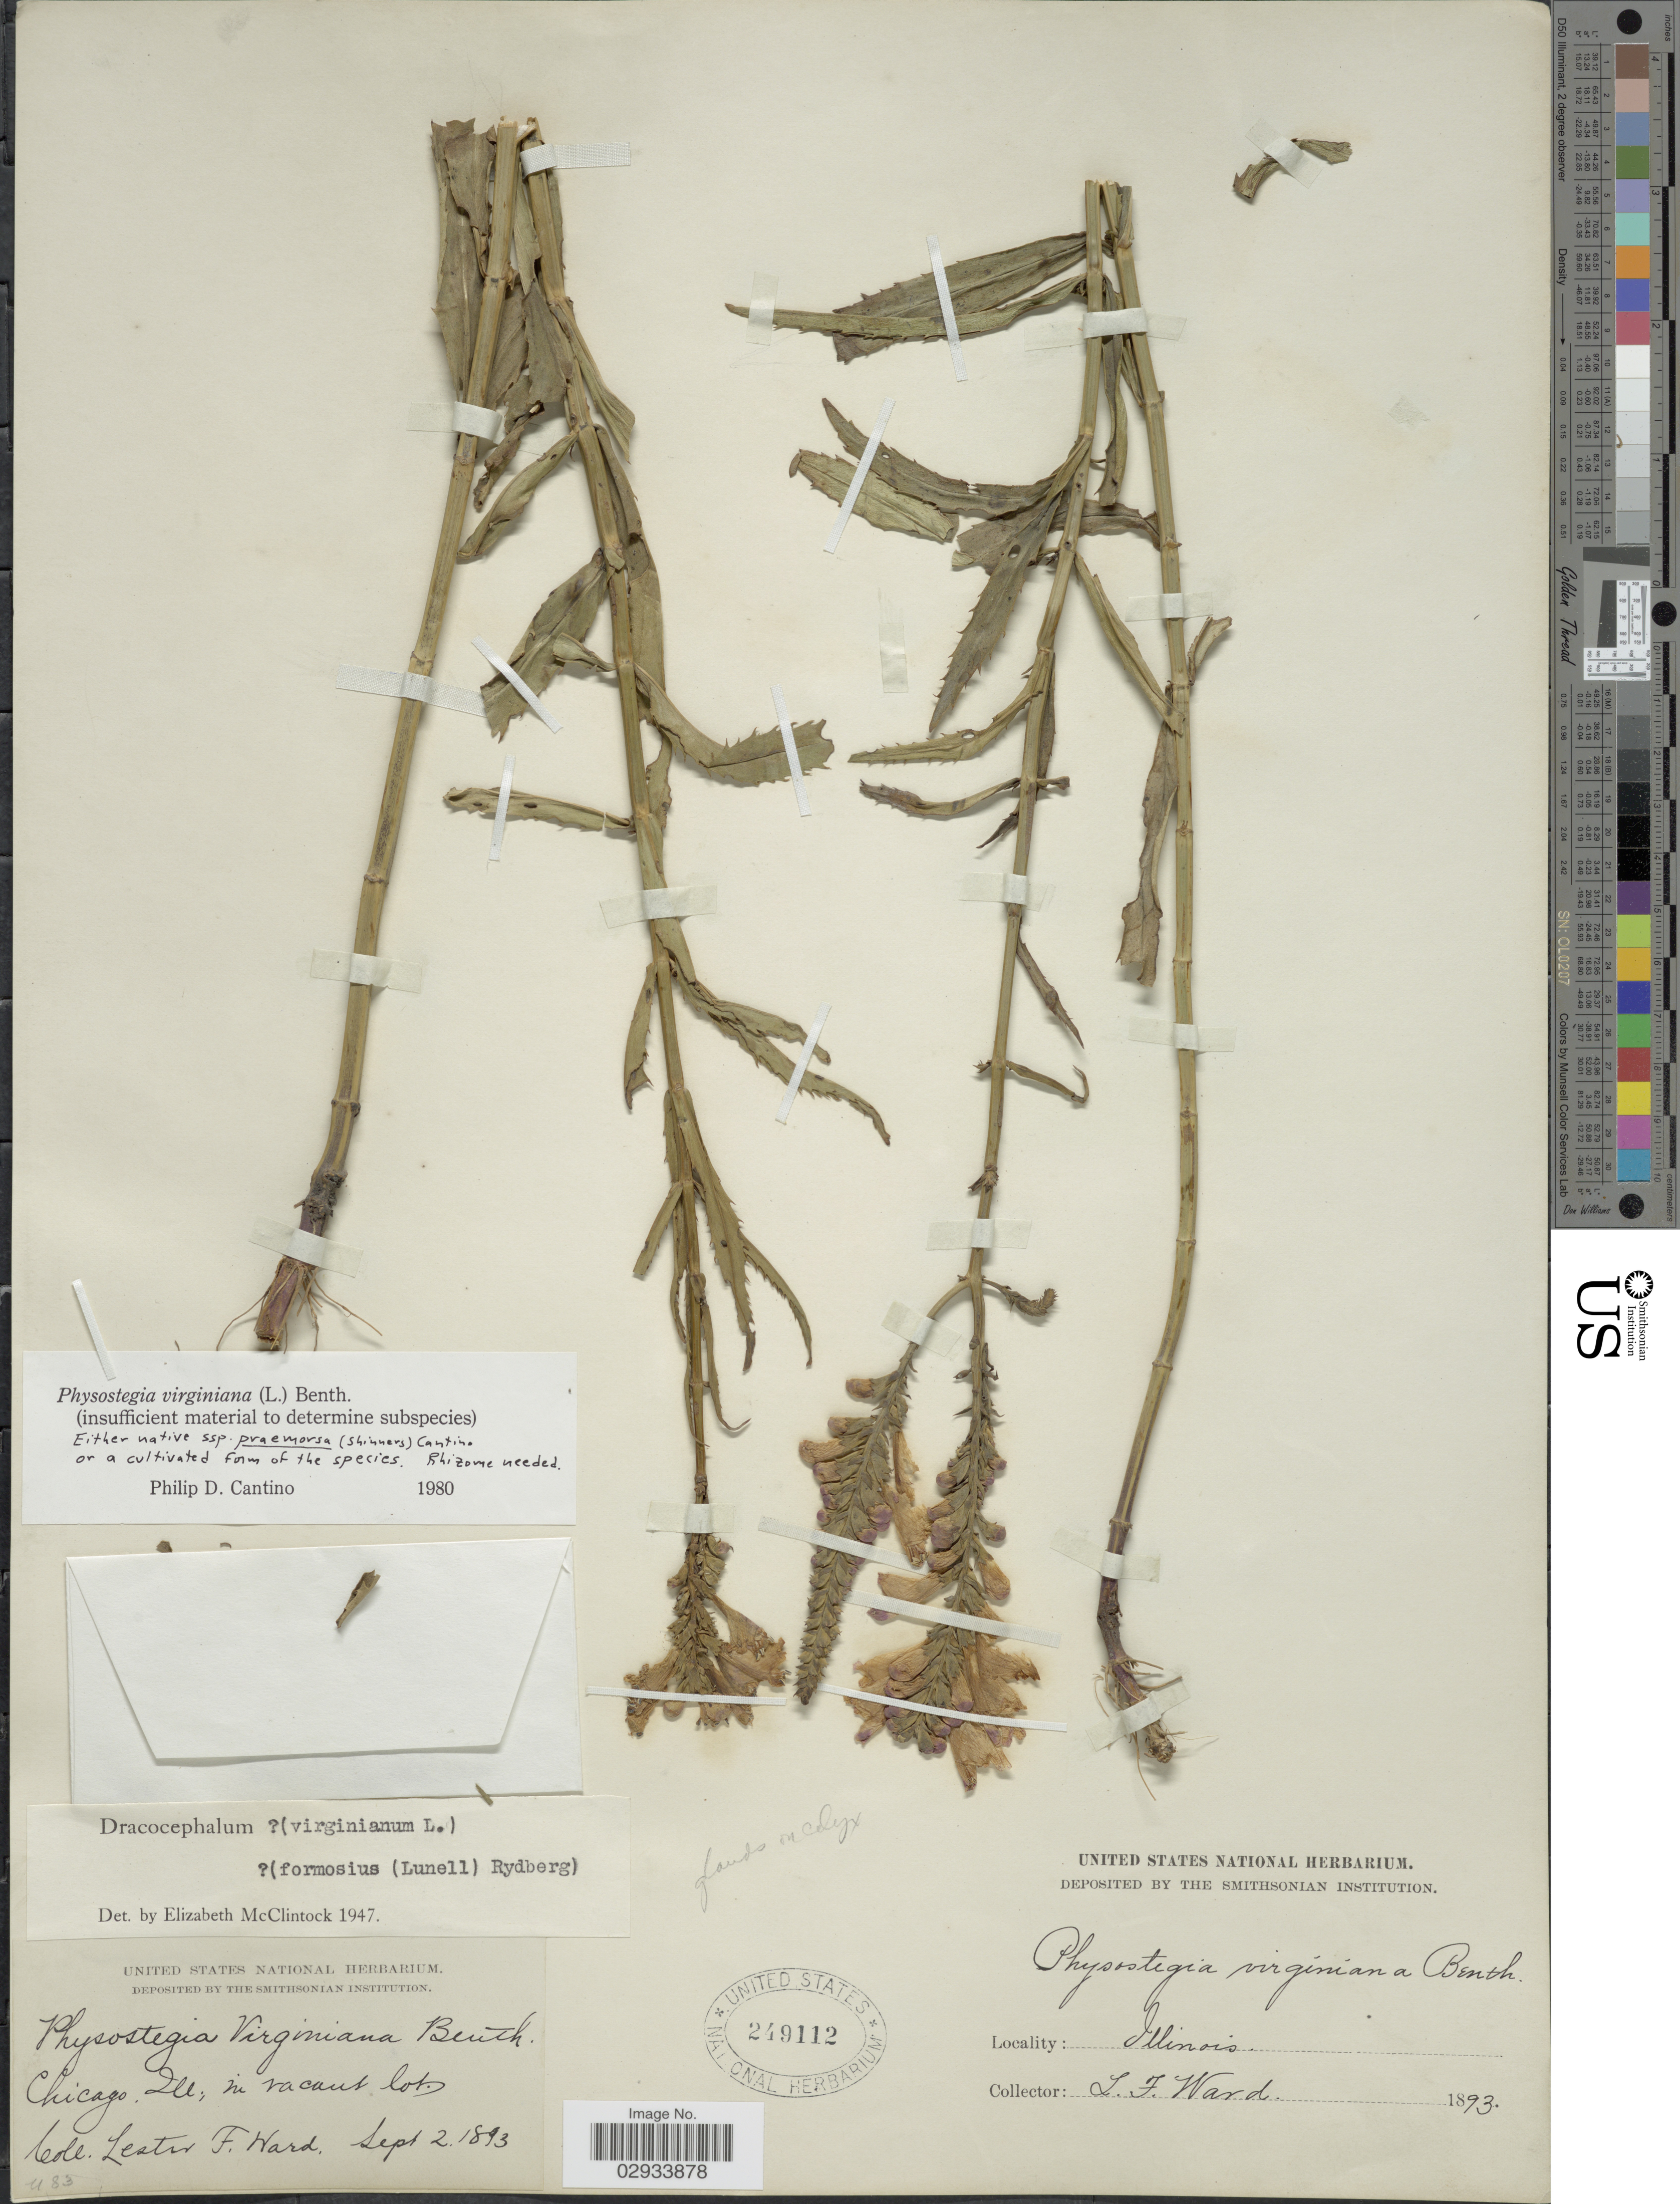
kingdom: Plantae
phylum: Tracheophyta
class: Magnoliopsida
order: Lamiales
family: Lamiaceae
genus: Physostegia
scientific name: Physostegia virginiana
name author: (L.) Benth.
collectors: L. F. Ward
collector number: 83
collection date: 1893-09-02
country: United States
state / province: Illinois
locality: Chicago, Ill.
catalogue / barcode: US 249112